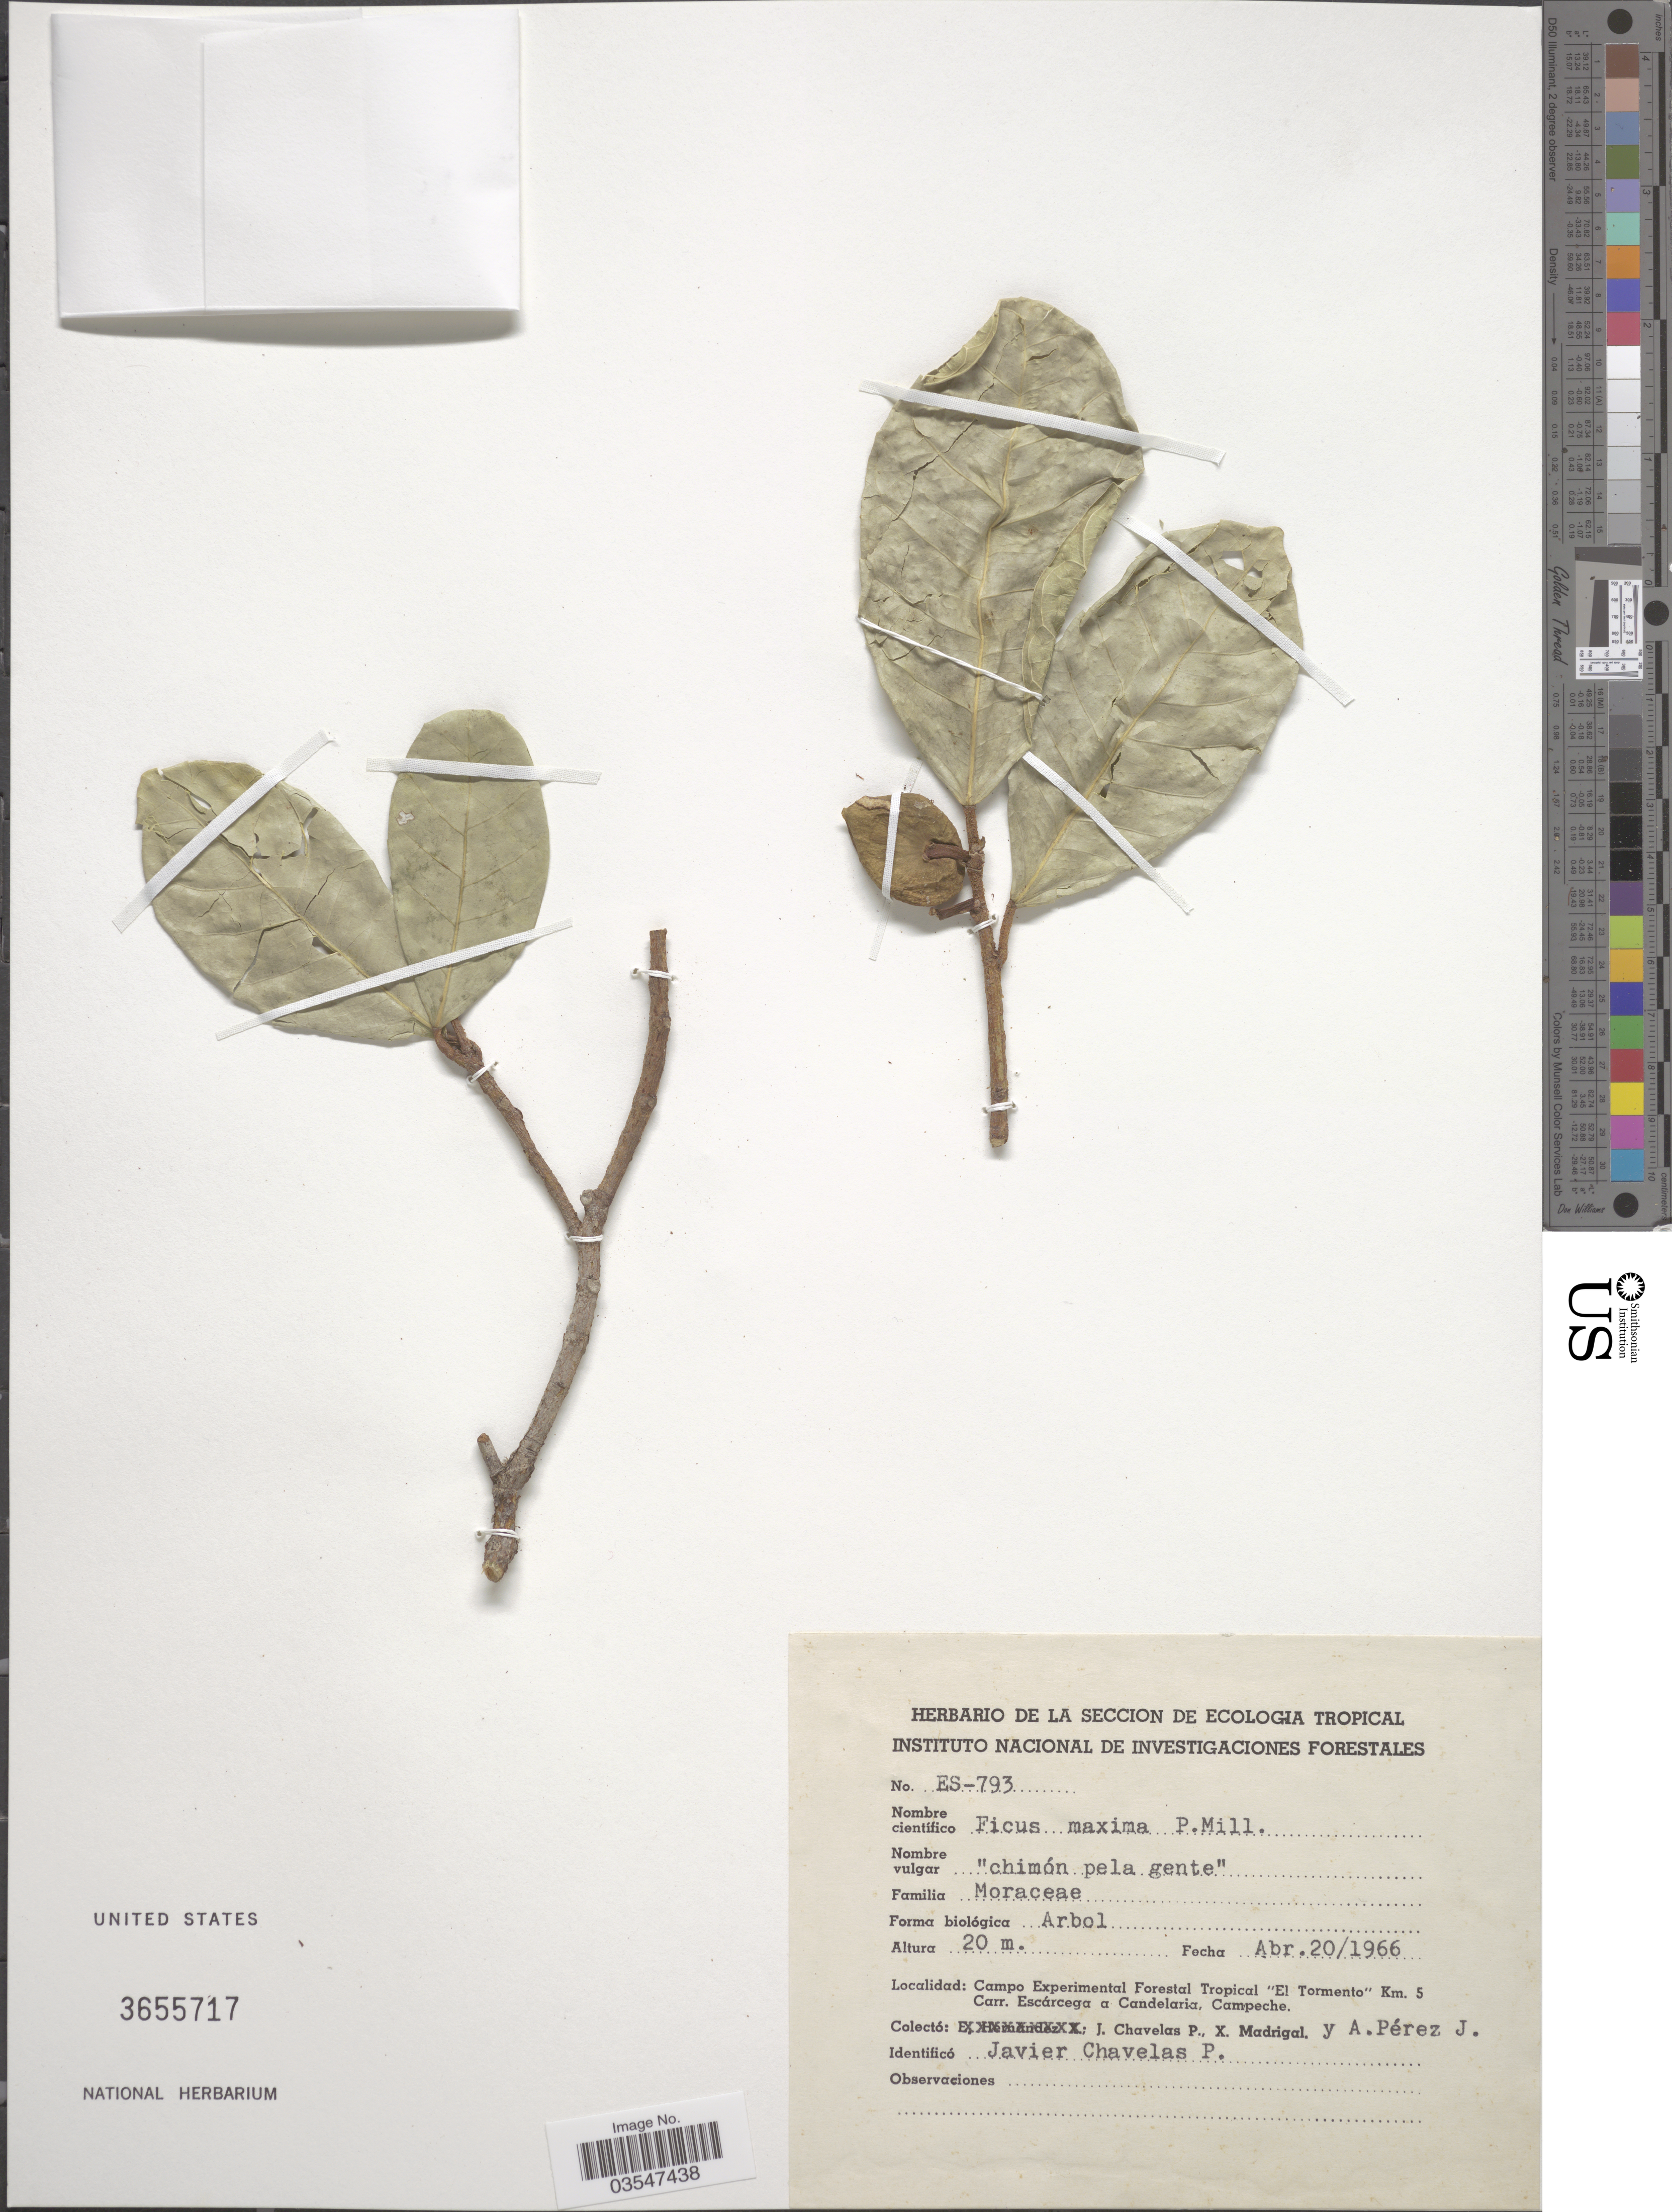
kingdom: Plantae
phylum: Tracheophyta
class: Magnoliopsida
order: Rosales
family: Moraceae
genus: Ficus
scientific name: Ficus maxima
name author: Mill.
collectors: J. Chavelas P., X. Madrigal & A. Pérez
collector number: ES-793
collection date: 1966-04-20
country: Mexico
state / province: Campeche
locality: Campo Experimental Forestal Tropical "El Tormento" Km. 5 Carr. Escárcega a Candelaria.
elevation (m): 20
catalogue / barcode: US 3655717